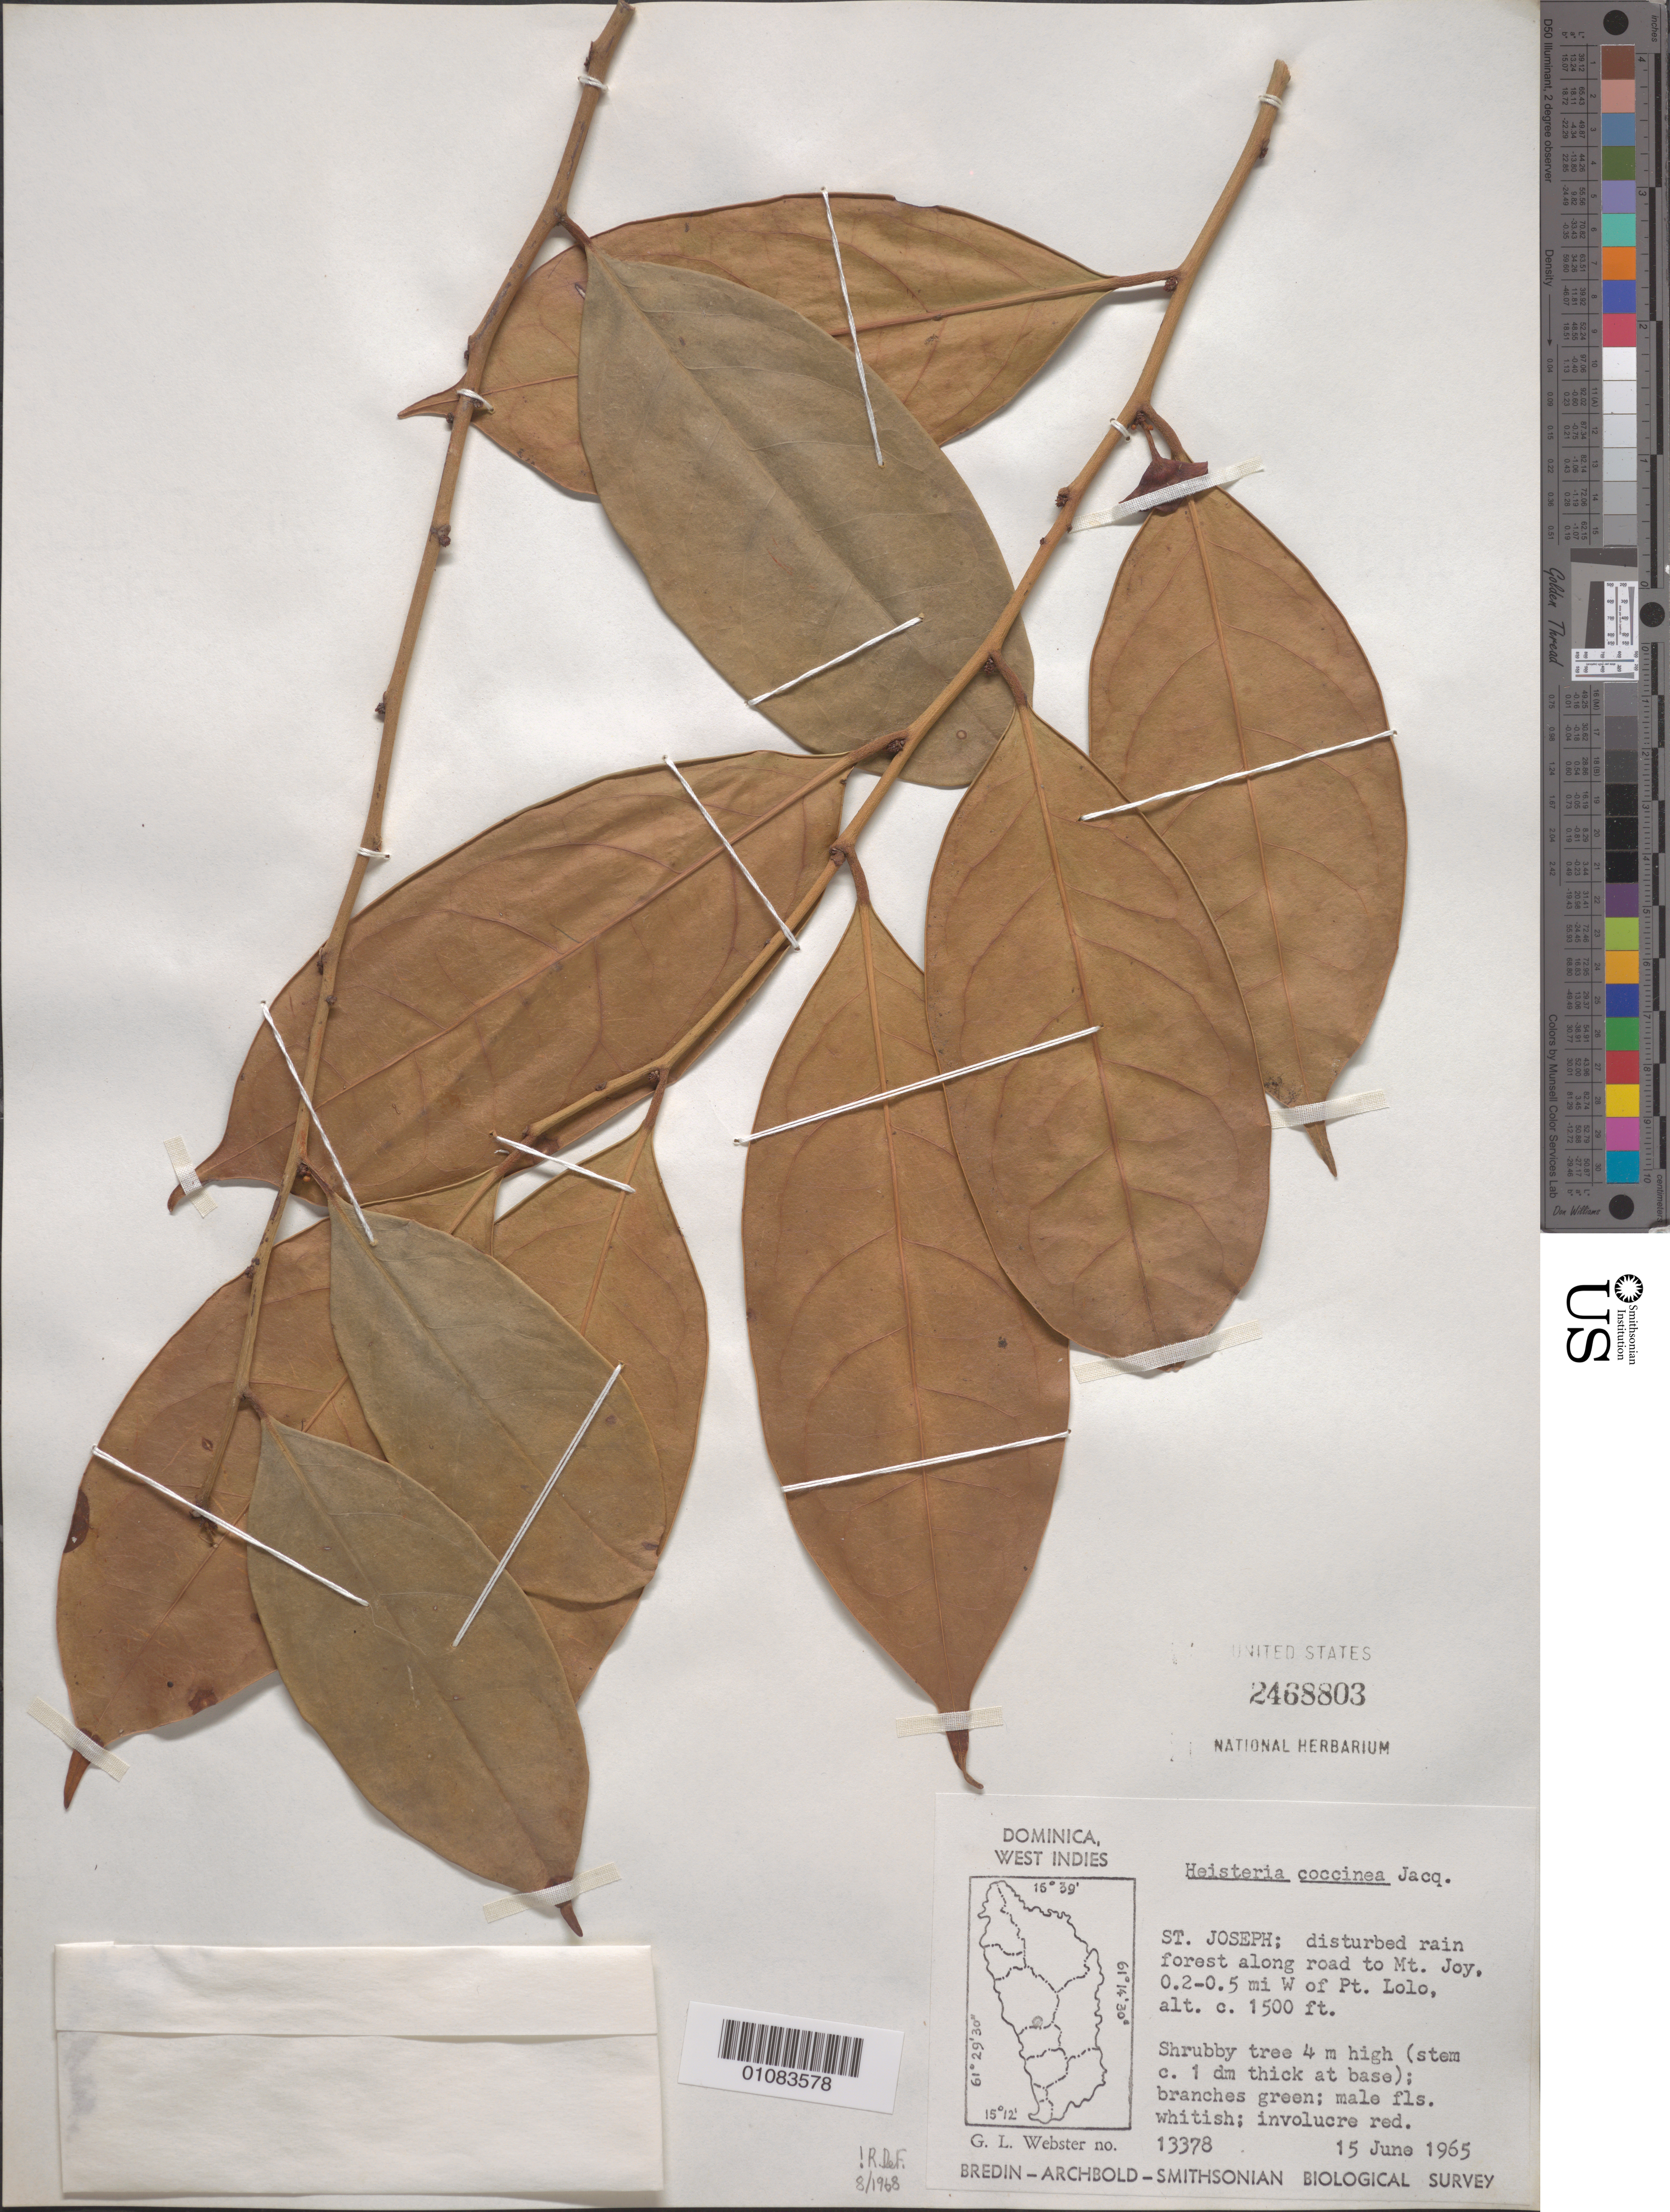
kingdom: Plantae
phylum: Tracheophyta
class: Magnoliopsida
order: Santalales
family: Erythropalaceae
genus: Heisteria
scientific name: Heisteria coccinea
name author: Jacq.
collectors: G. L. Webster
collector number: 13378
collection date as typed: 15 Jun 1965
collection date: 1965-06-15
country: Dominica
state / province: St. Joseph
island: Dominica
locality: Along road to Mt. Joy, 0.2-0.5 mi @ of Pt. Lolo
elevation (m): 457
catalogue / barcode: US 2468803